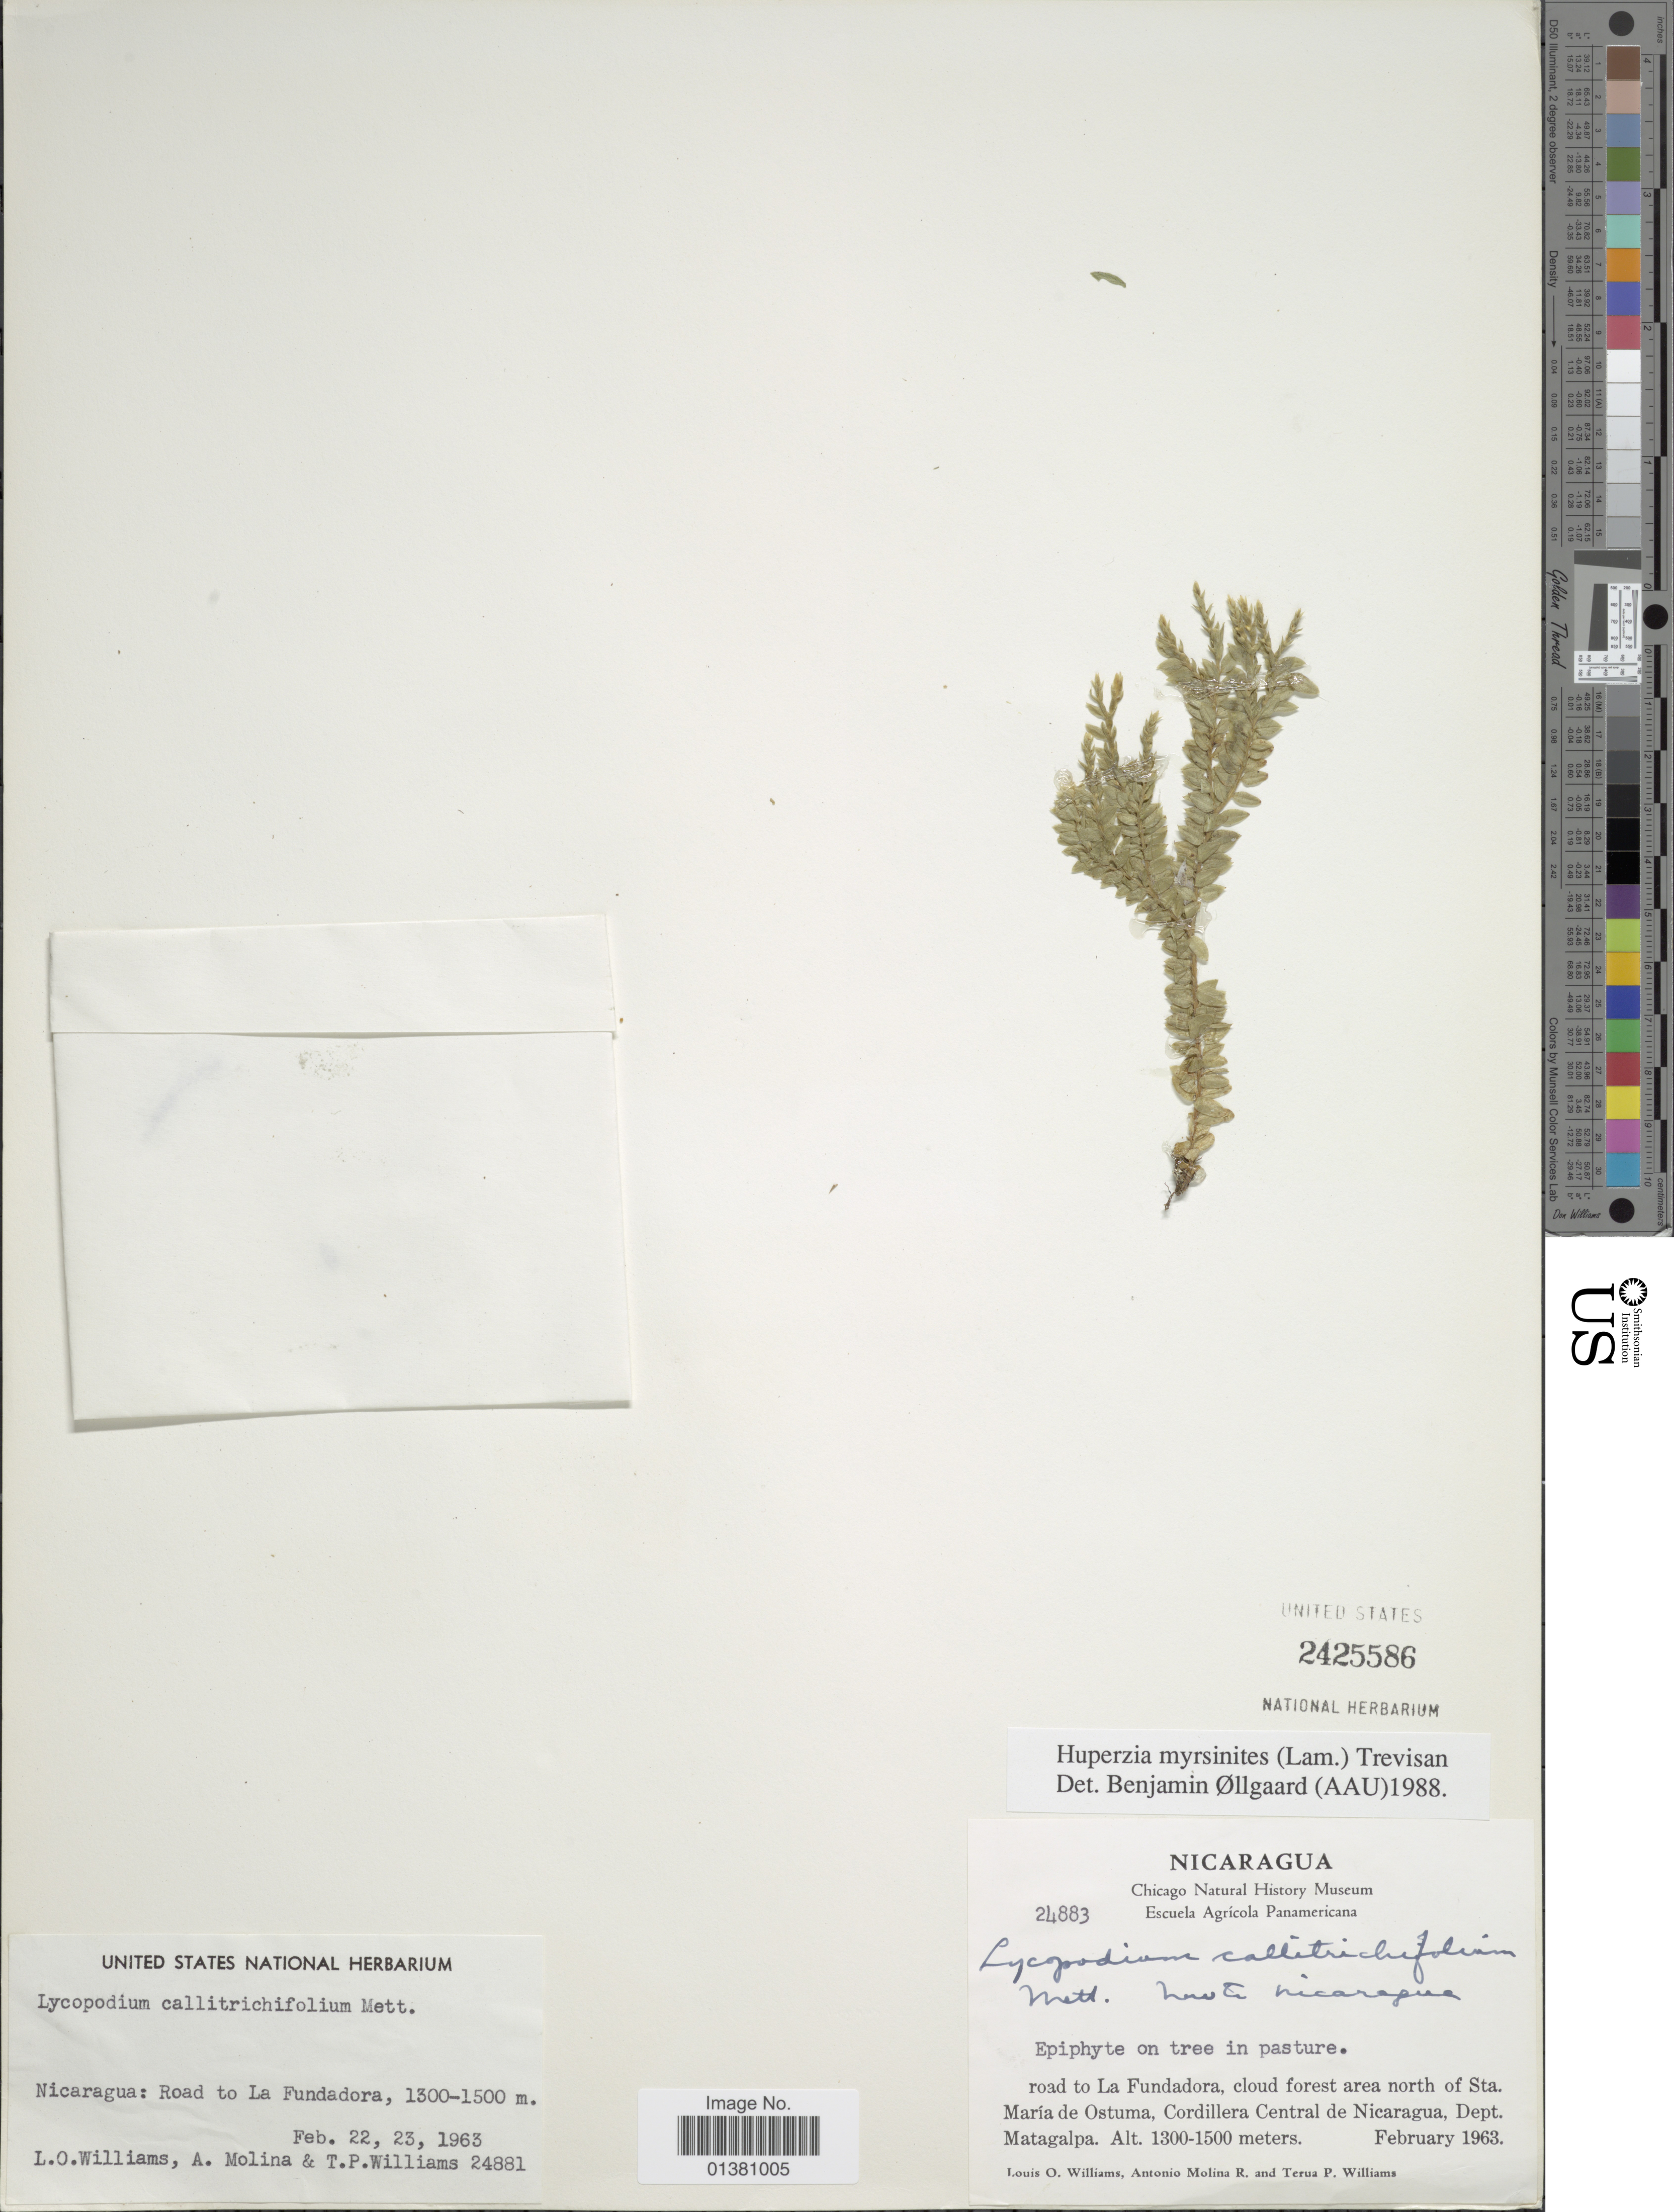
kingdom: Plantae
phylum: Tracheophyta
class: Lycopodiopsida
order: Lycopodiales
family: Lycopodiaceae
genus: Phlegmariurus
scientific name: Phlegmariurus myrsinites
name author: (Lam.) B. Øllg.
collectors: L. O. Williams, A. Molina R. & T. P. Williams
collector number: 24881/24883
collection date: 1963-02-22/1963-02-23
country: Nicaragua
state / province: Matagalpa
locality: Road to La Fundadora, cloud forest area north of Sta. María de Ostuma, Cordillera central de Nicaragua, Dept, Matagalpa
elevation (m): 1300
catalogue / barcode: US 2425586